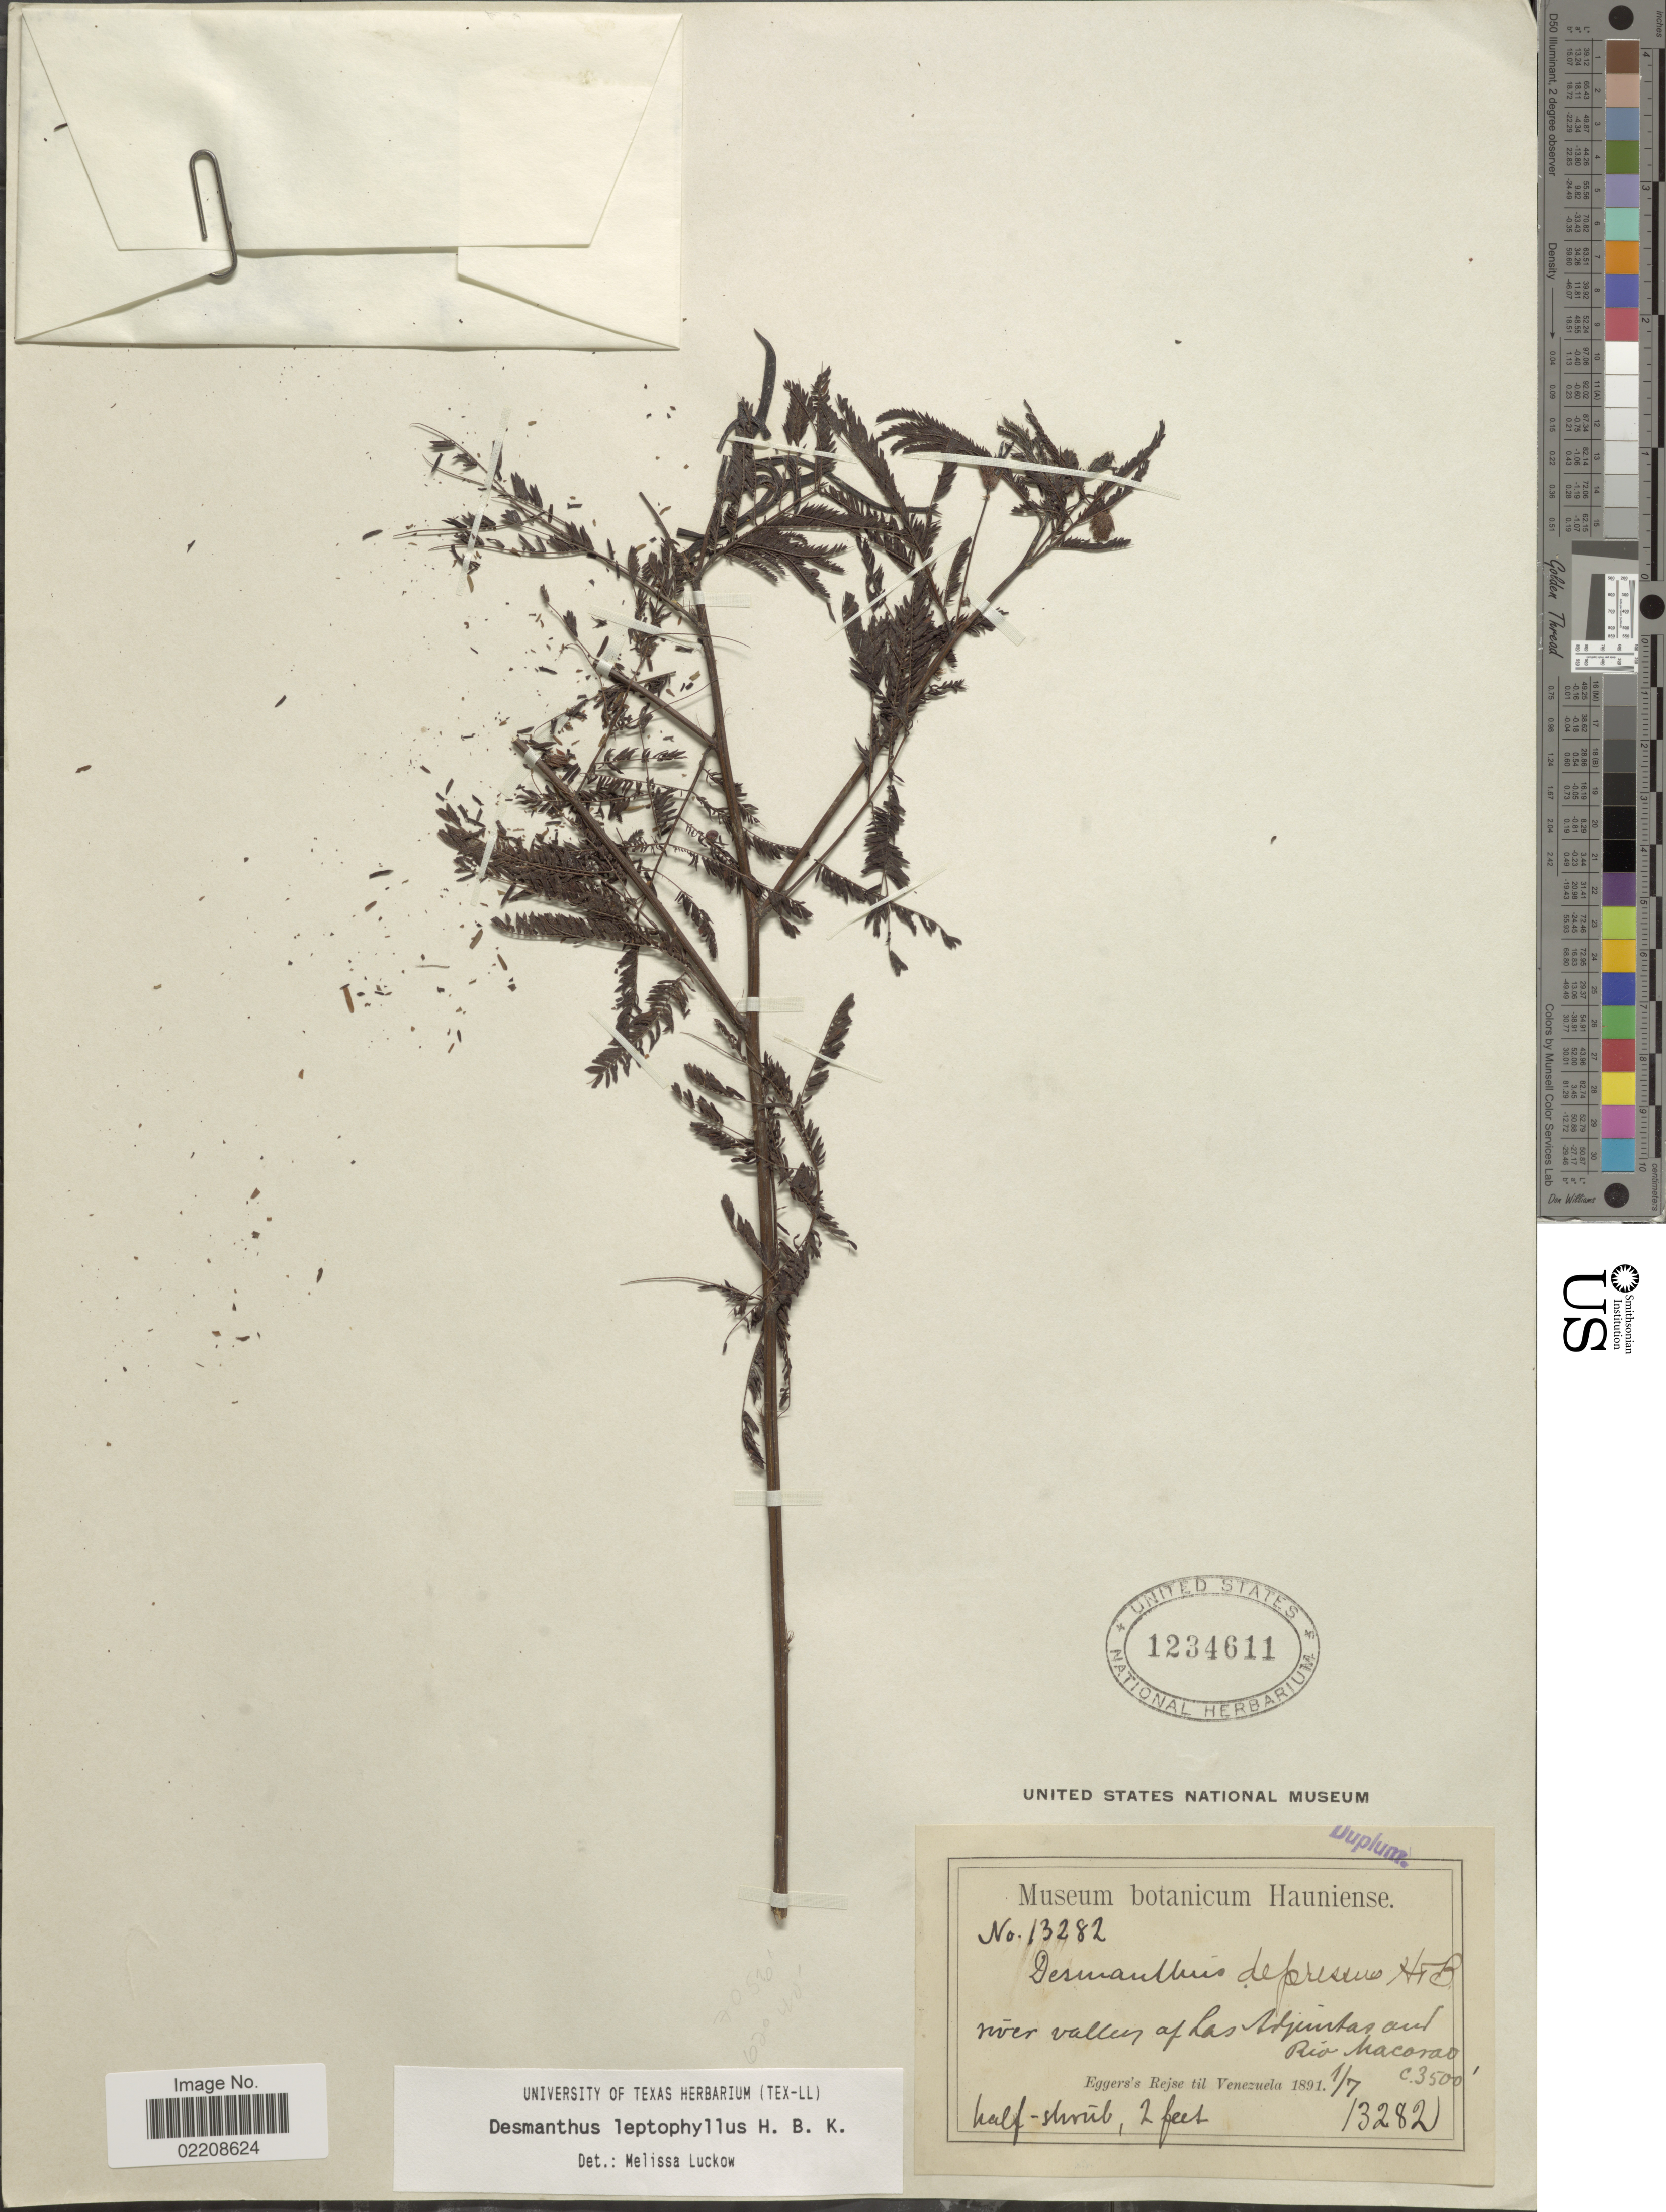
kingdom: Plantae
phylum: Tracheophyta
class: Magnoliopsida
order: Fabales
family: Fabaceae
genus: Desmanthus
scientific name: Desmanthus leptophyllus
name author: Kunth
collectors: -. Eggers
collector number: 13282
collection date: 1891-07-01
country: Venezuela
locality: River valley of Las Adjuntas and Rio Macorao.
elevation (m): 1067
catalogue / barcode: US 1234611